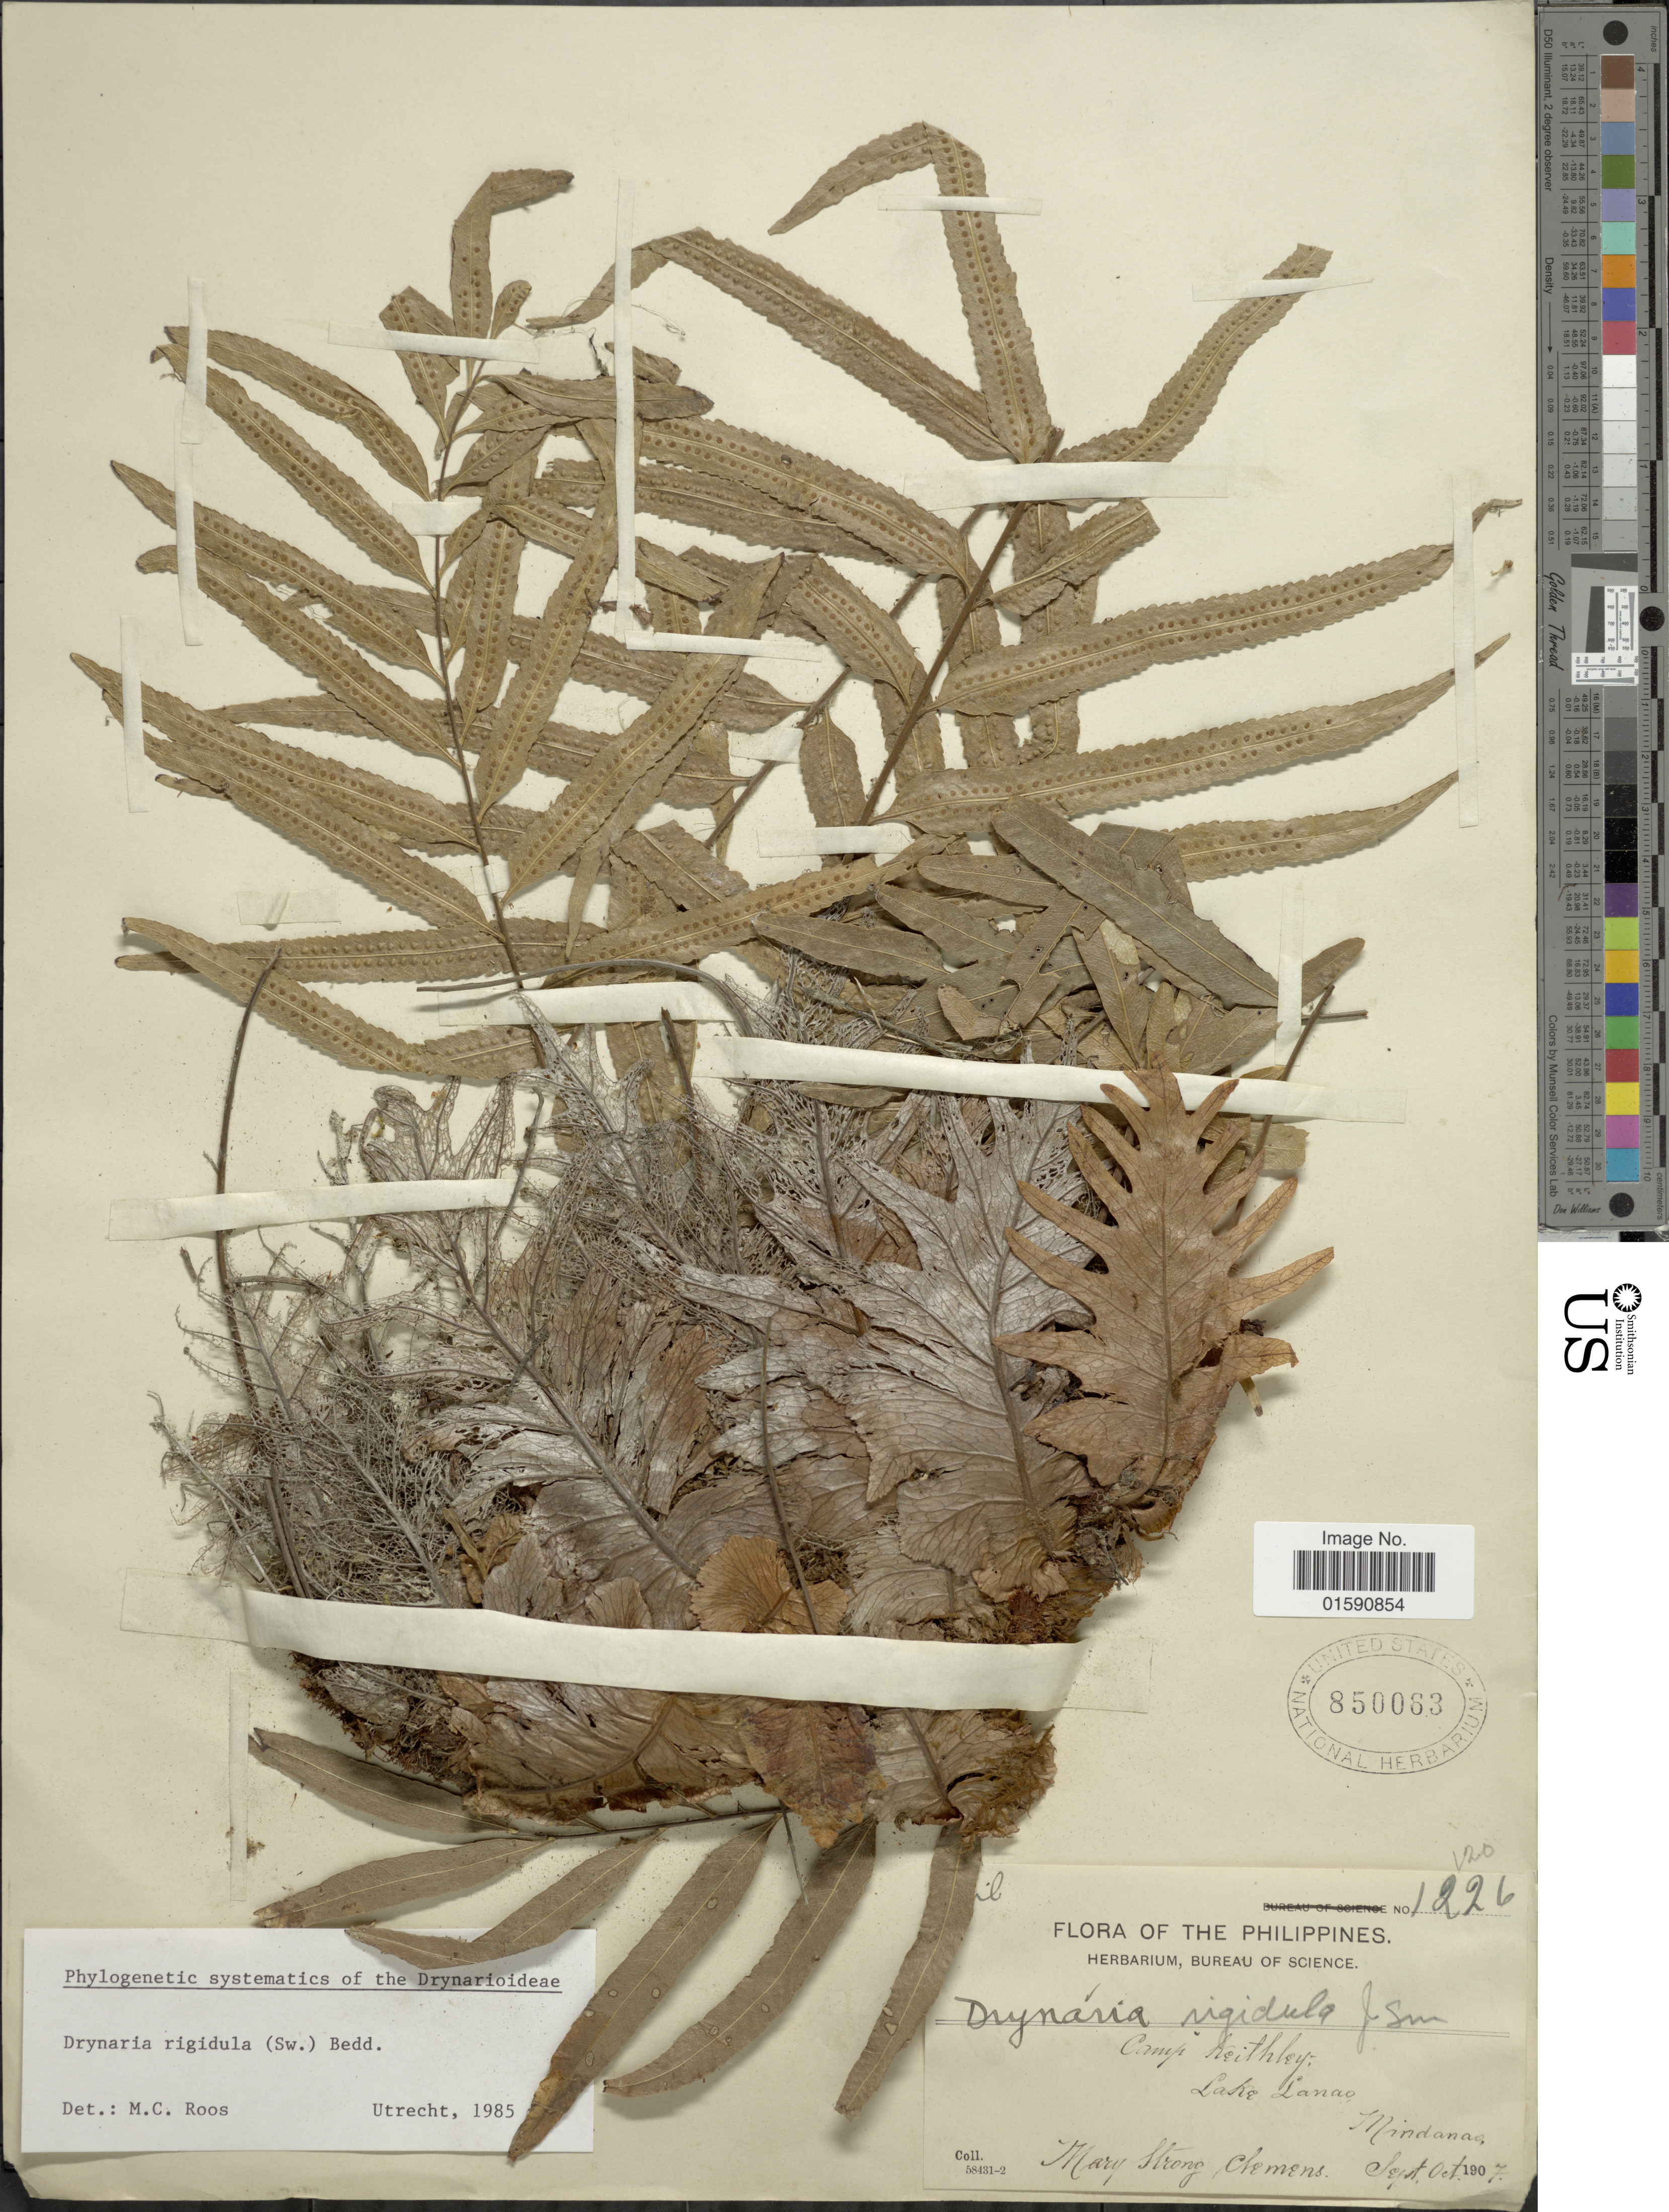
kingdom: Plantae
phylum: Tracheophyta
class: Polypodiopsida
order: Polypodiales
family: Polypodiaceae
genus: Drynaria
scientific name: Drynaria rigidula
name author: (Sw.) Bedd.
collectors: M. S. Clemens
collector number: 1226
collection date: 1907-09/1907-10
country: Philippines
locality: Camp Kethley, Lake Lanao, Mindanao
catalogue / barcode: US 850083